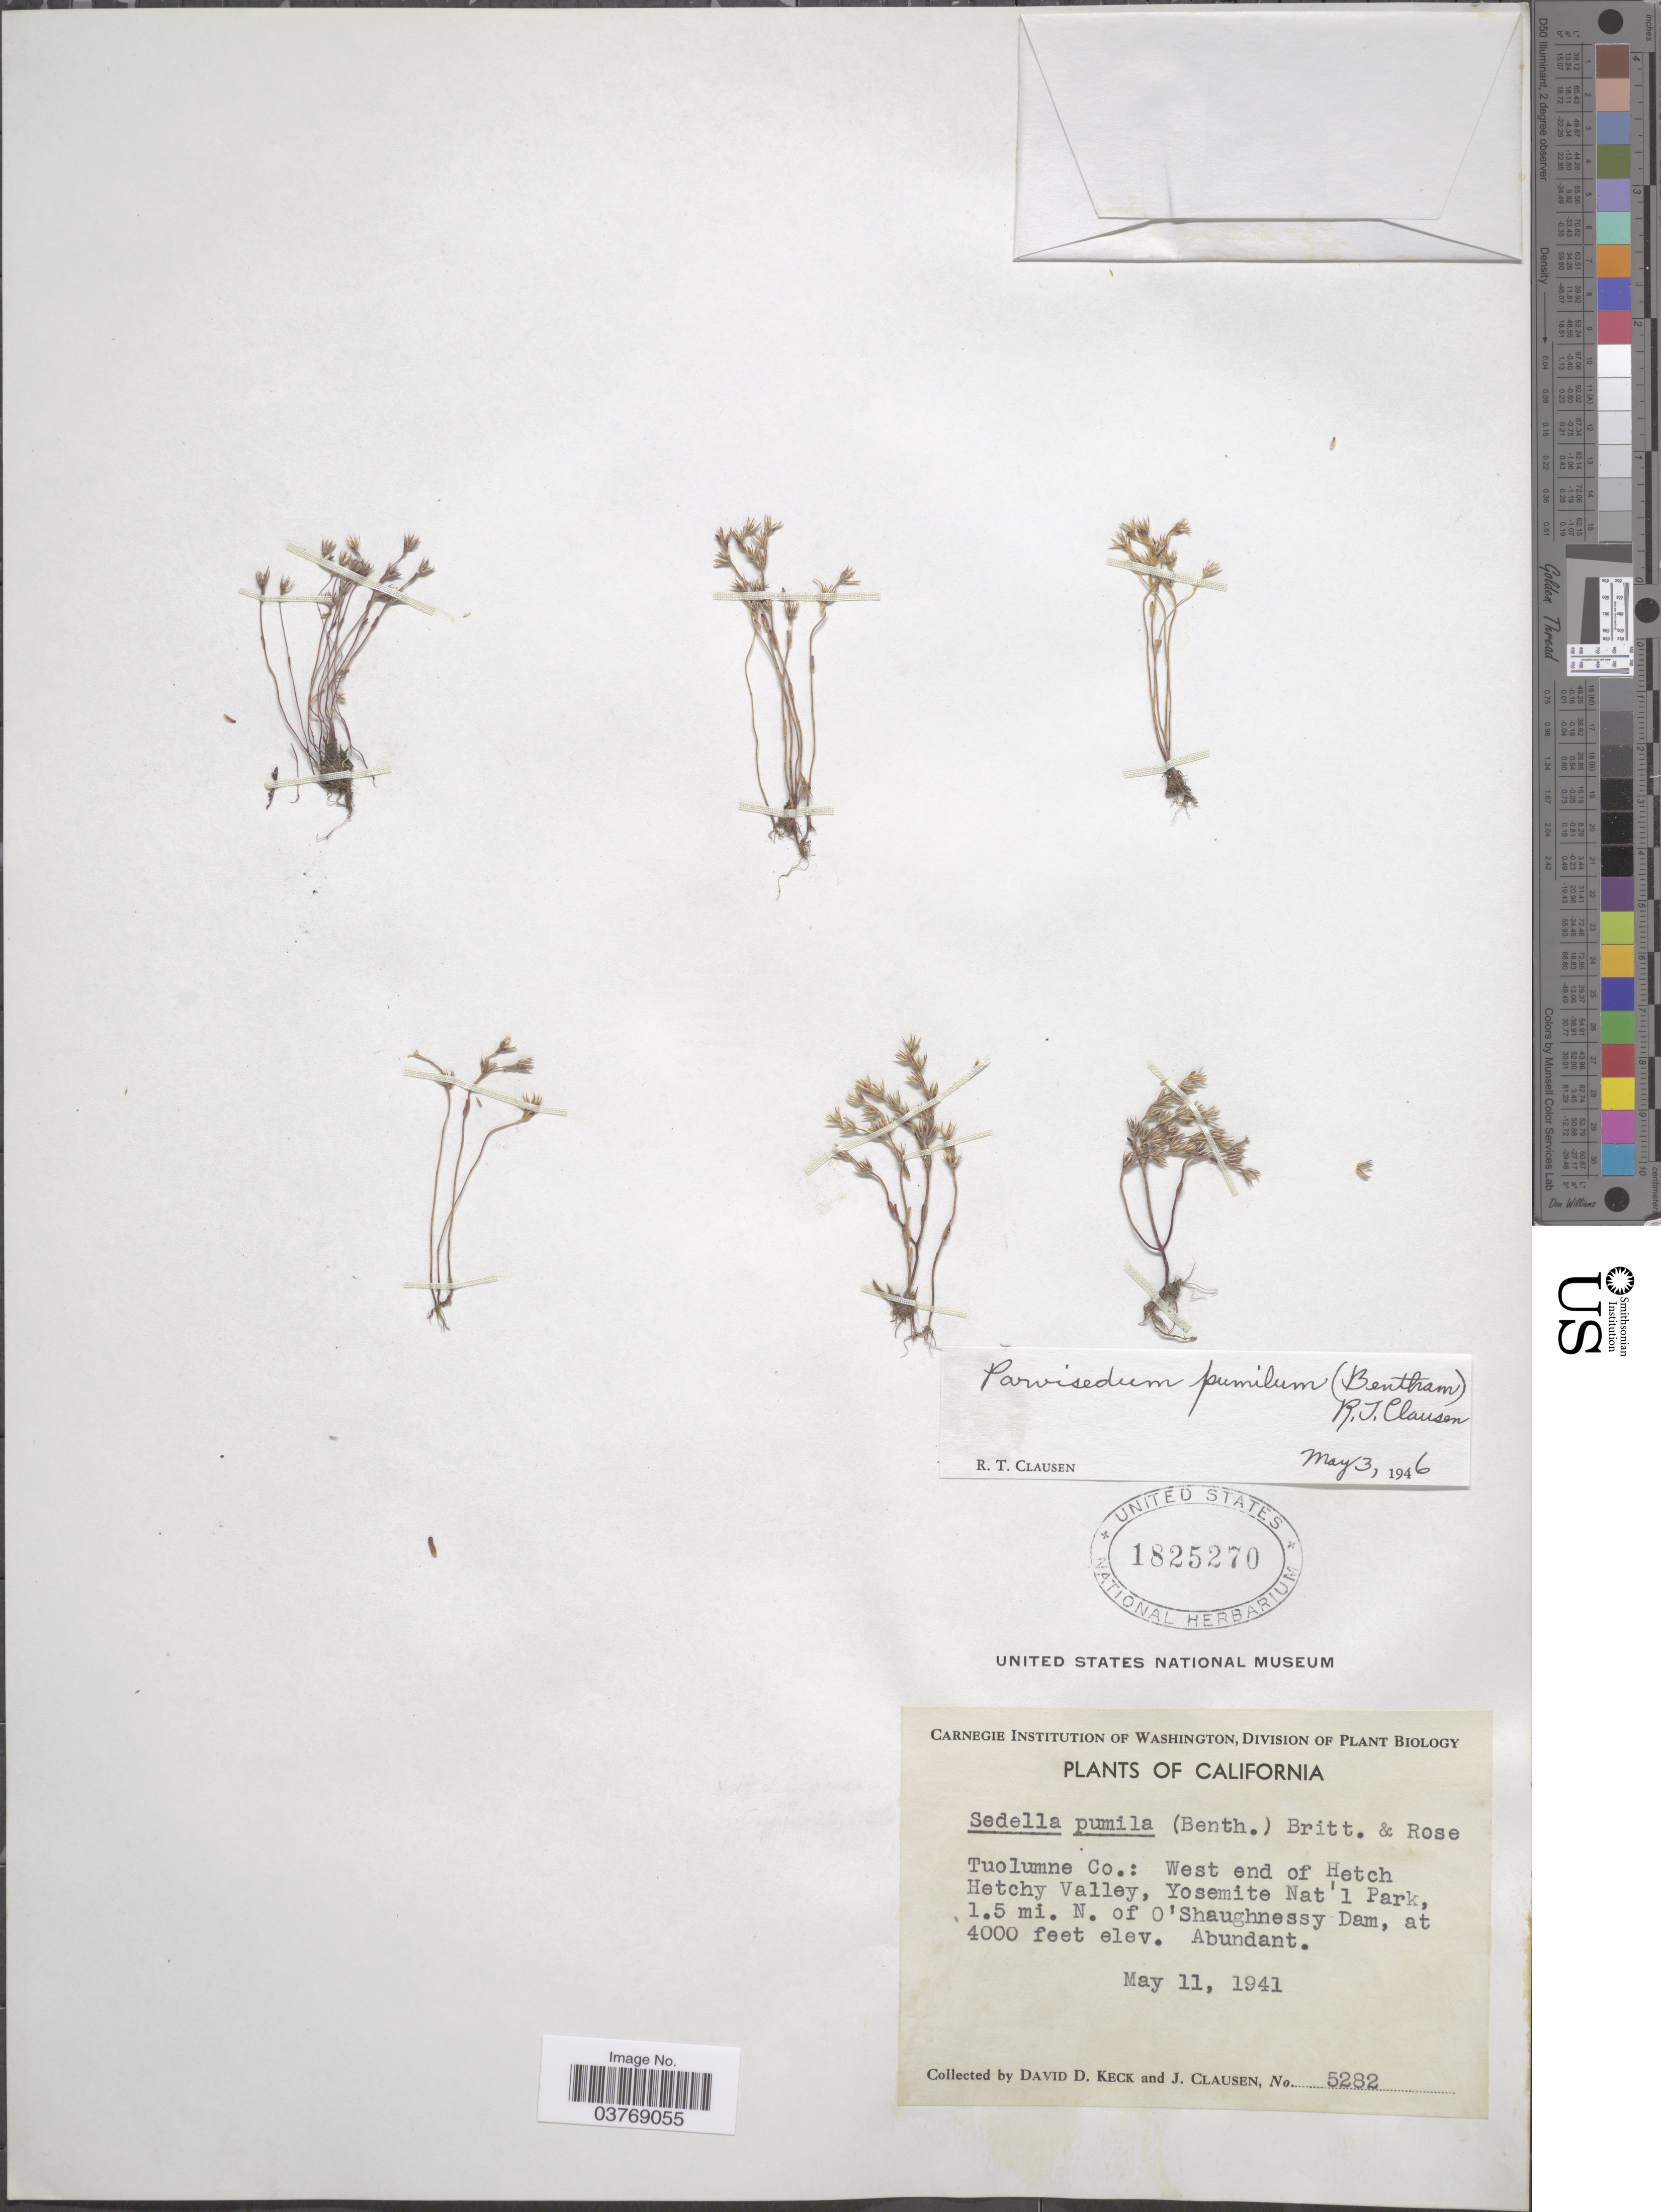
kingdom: Plantae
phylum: Tracheophyta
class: Magnoliopsida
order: Saxifragales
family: Crassulaceae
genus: Sedella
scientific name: Sedella pumila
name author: (Benth.) Britton & Rose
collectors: D. D. Keck & J. Clausen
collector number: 5282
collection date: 1941-05-11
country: United States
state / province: California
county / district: Tuolumne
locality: Tuolumne Co.: West end of Hetch. Hetchy Valley, Yosemite Nat'l Park, 1.5 mi. N. of O'Shaughnessy Dam.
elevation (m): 1219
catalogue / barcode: US 1825270